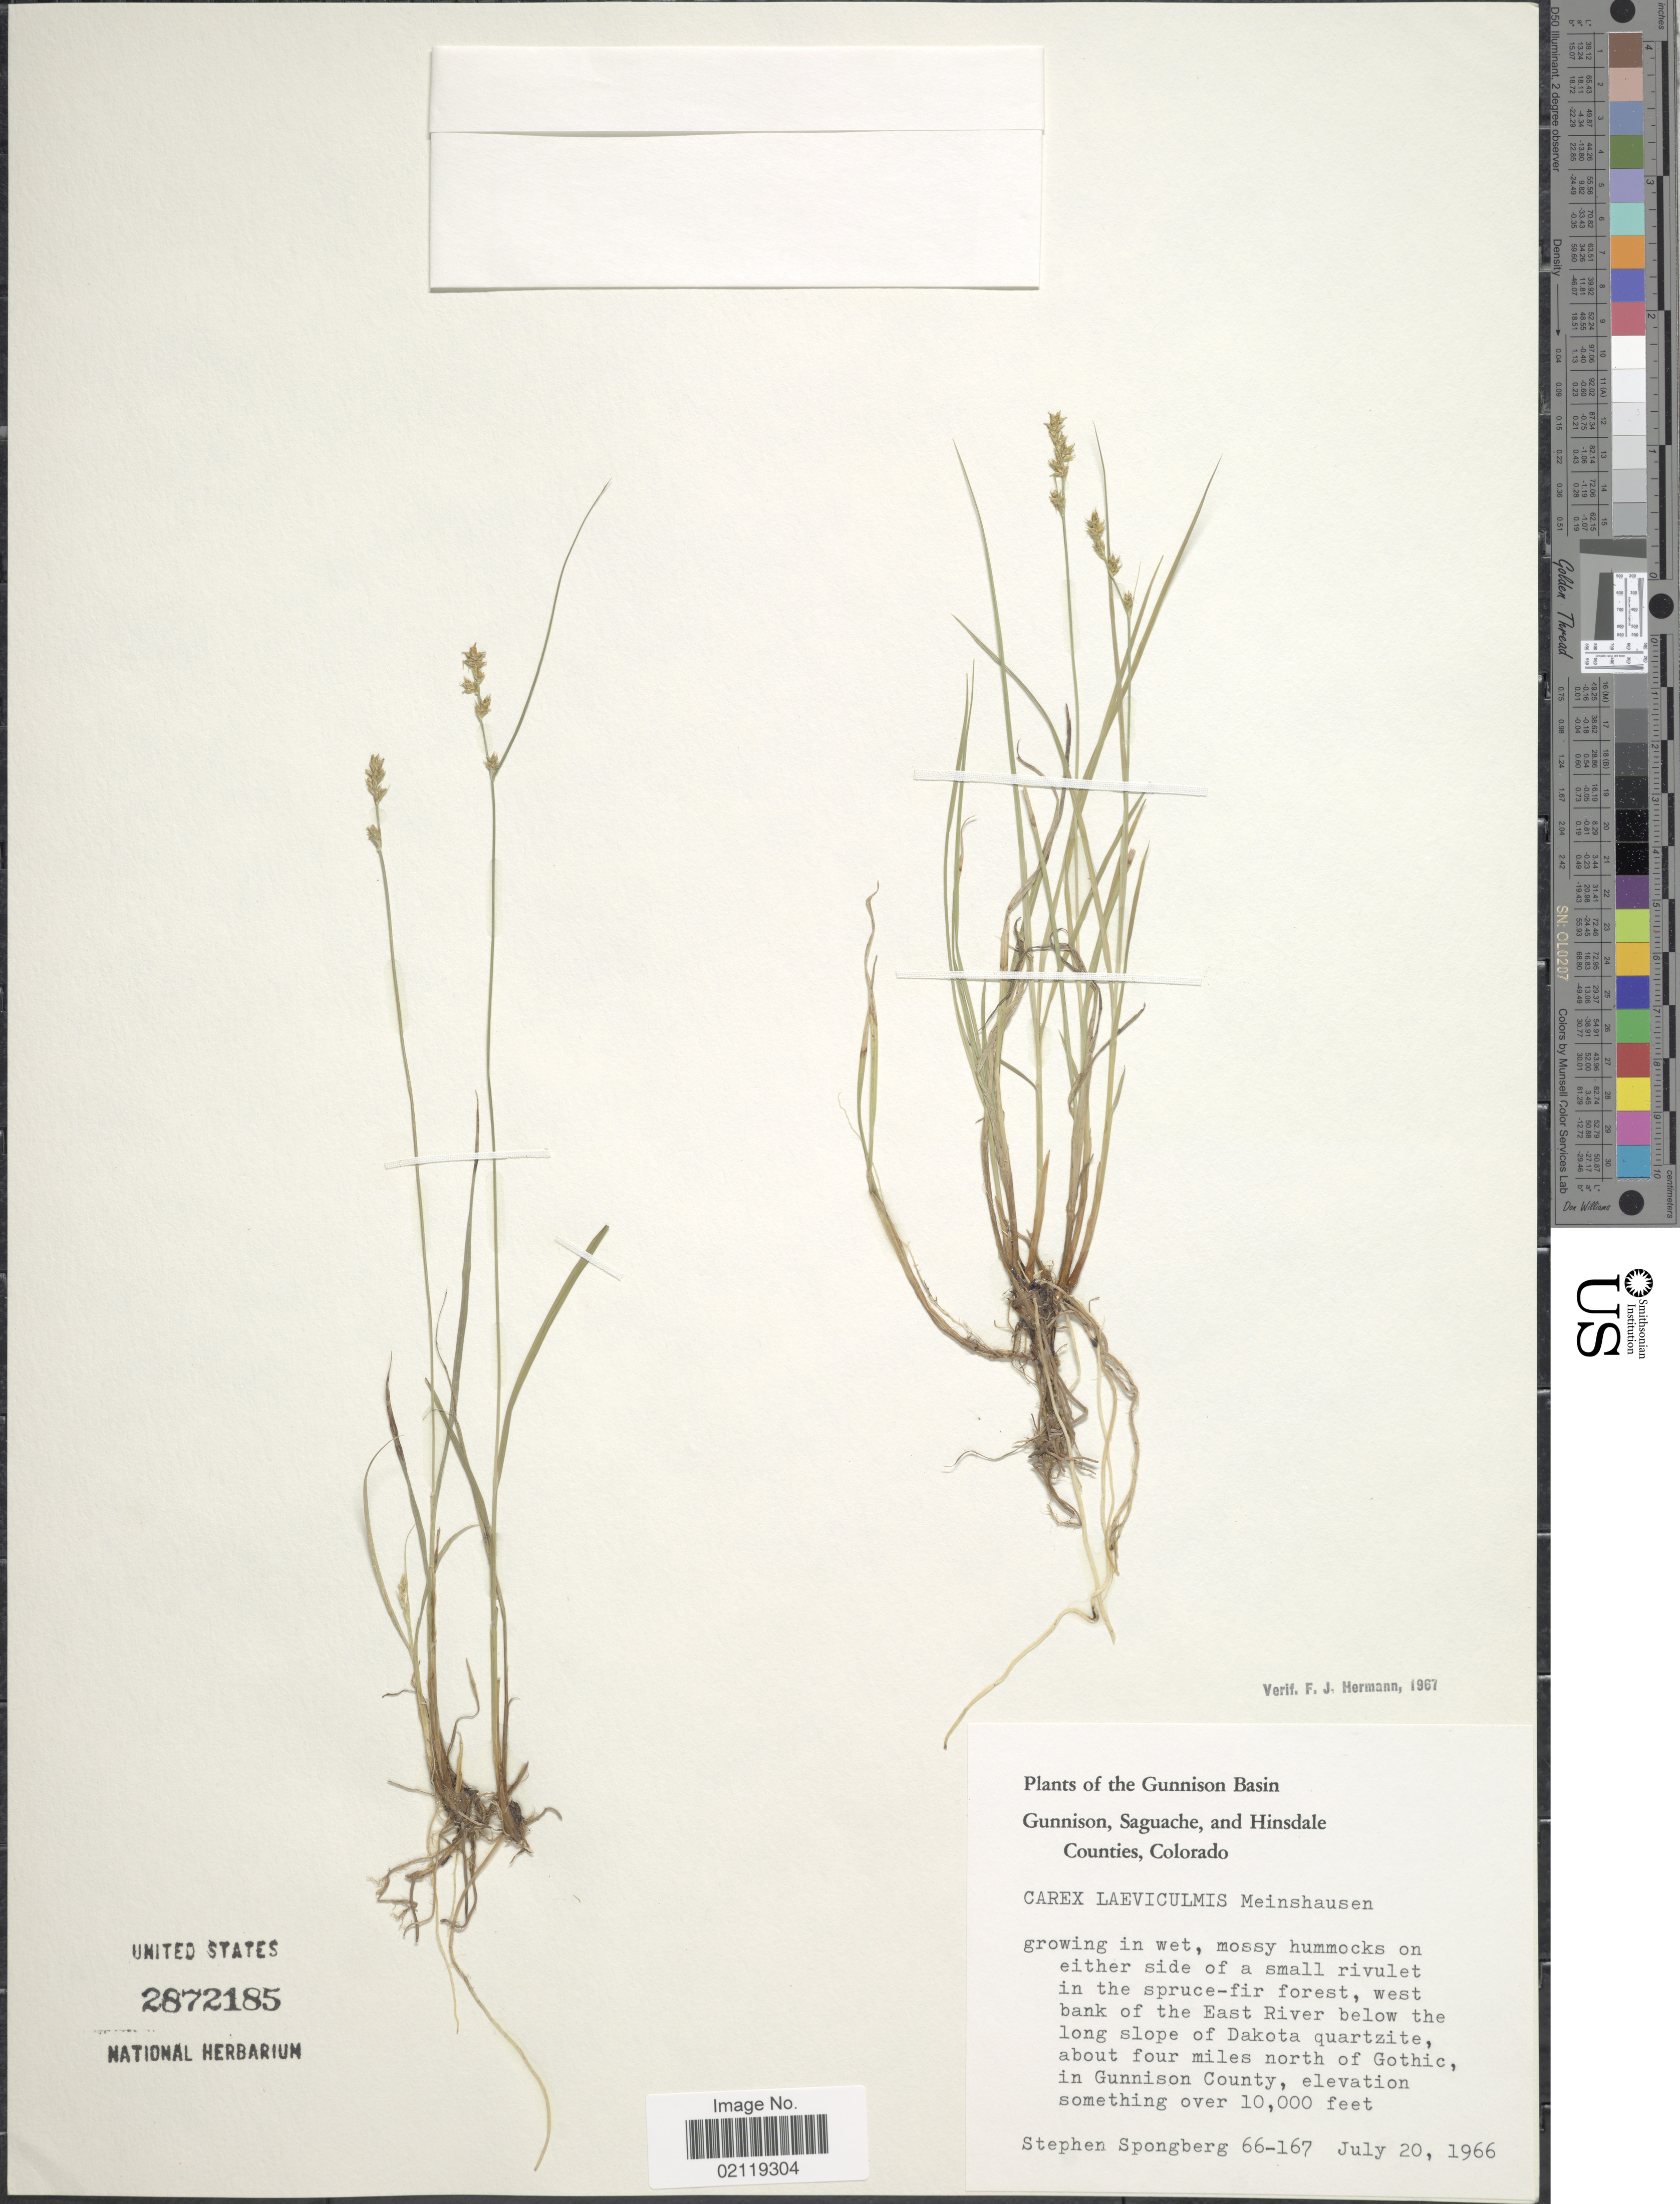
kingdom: Plantae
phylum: Tracheophyta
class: Liliopsida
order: Poales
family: Cyperaceae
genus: Carex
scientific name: Carex laeviculmis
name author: Meinsh.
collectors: S. A.Spongberg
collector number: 66-167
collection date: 1966-07-20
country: United States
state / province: Colorado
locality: The Gunnison Basin. West bank of the East River below the long slope of Dakota quartzite, about four miles north of Gothic, in Gunnsion County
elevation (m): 3048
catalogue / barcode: US 2872185